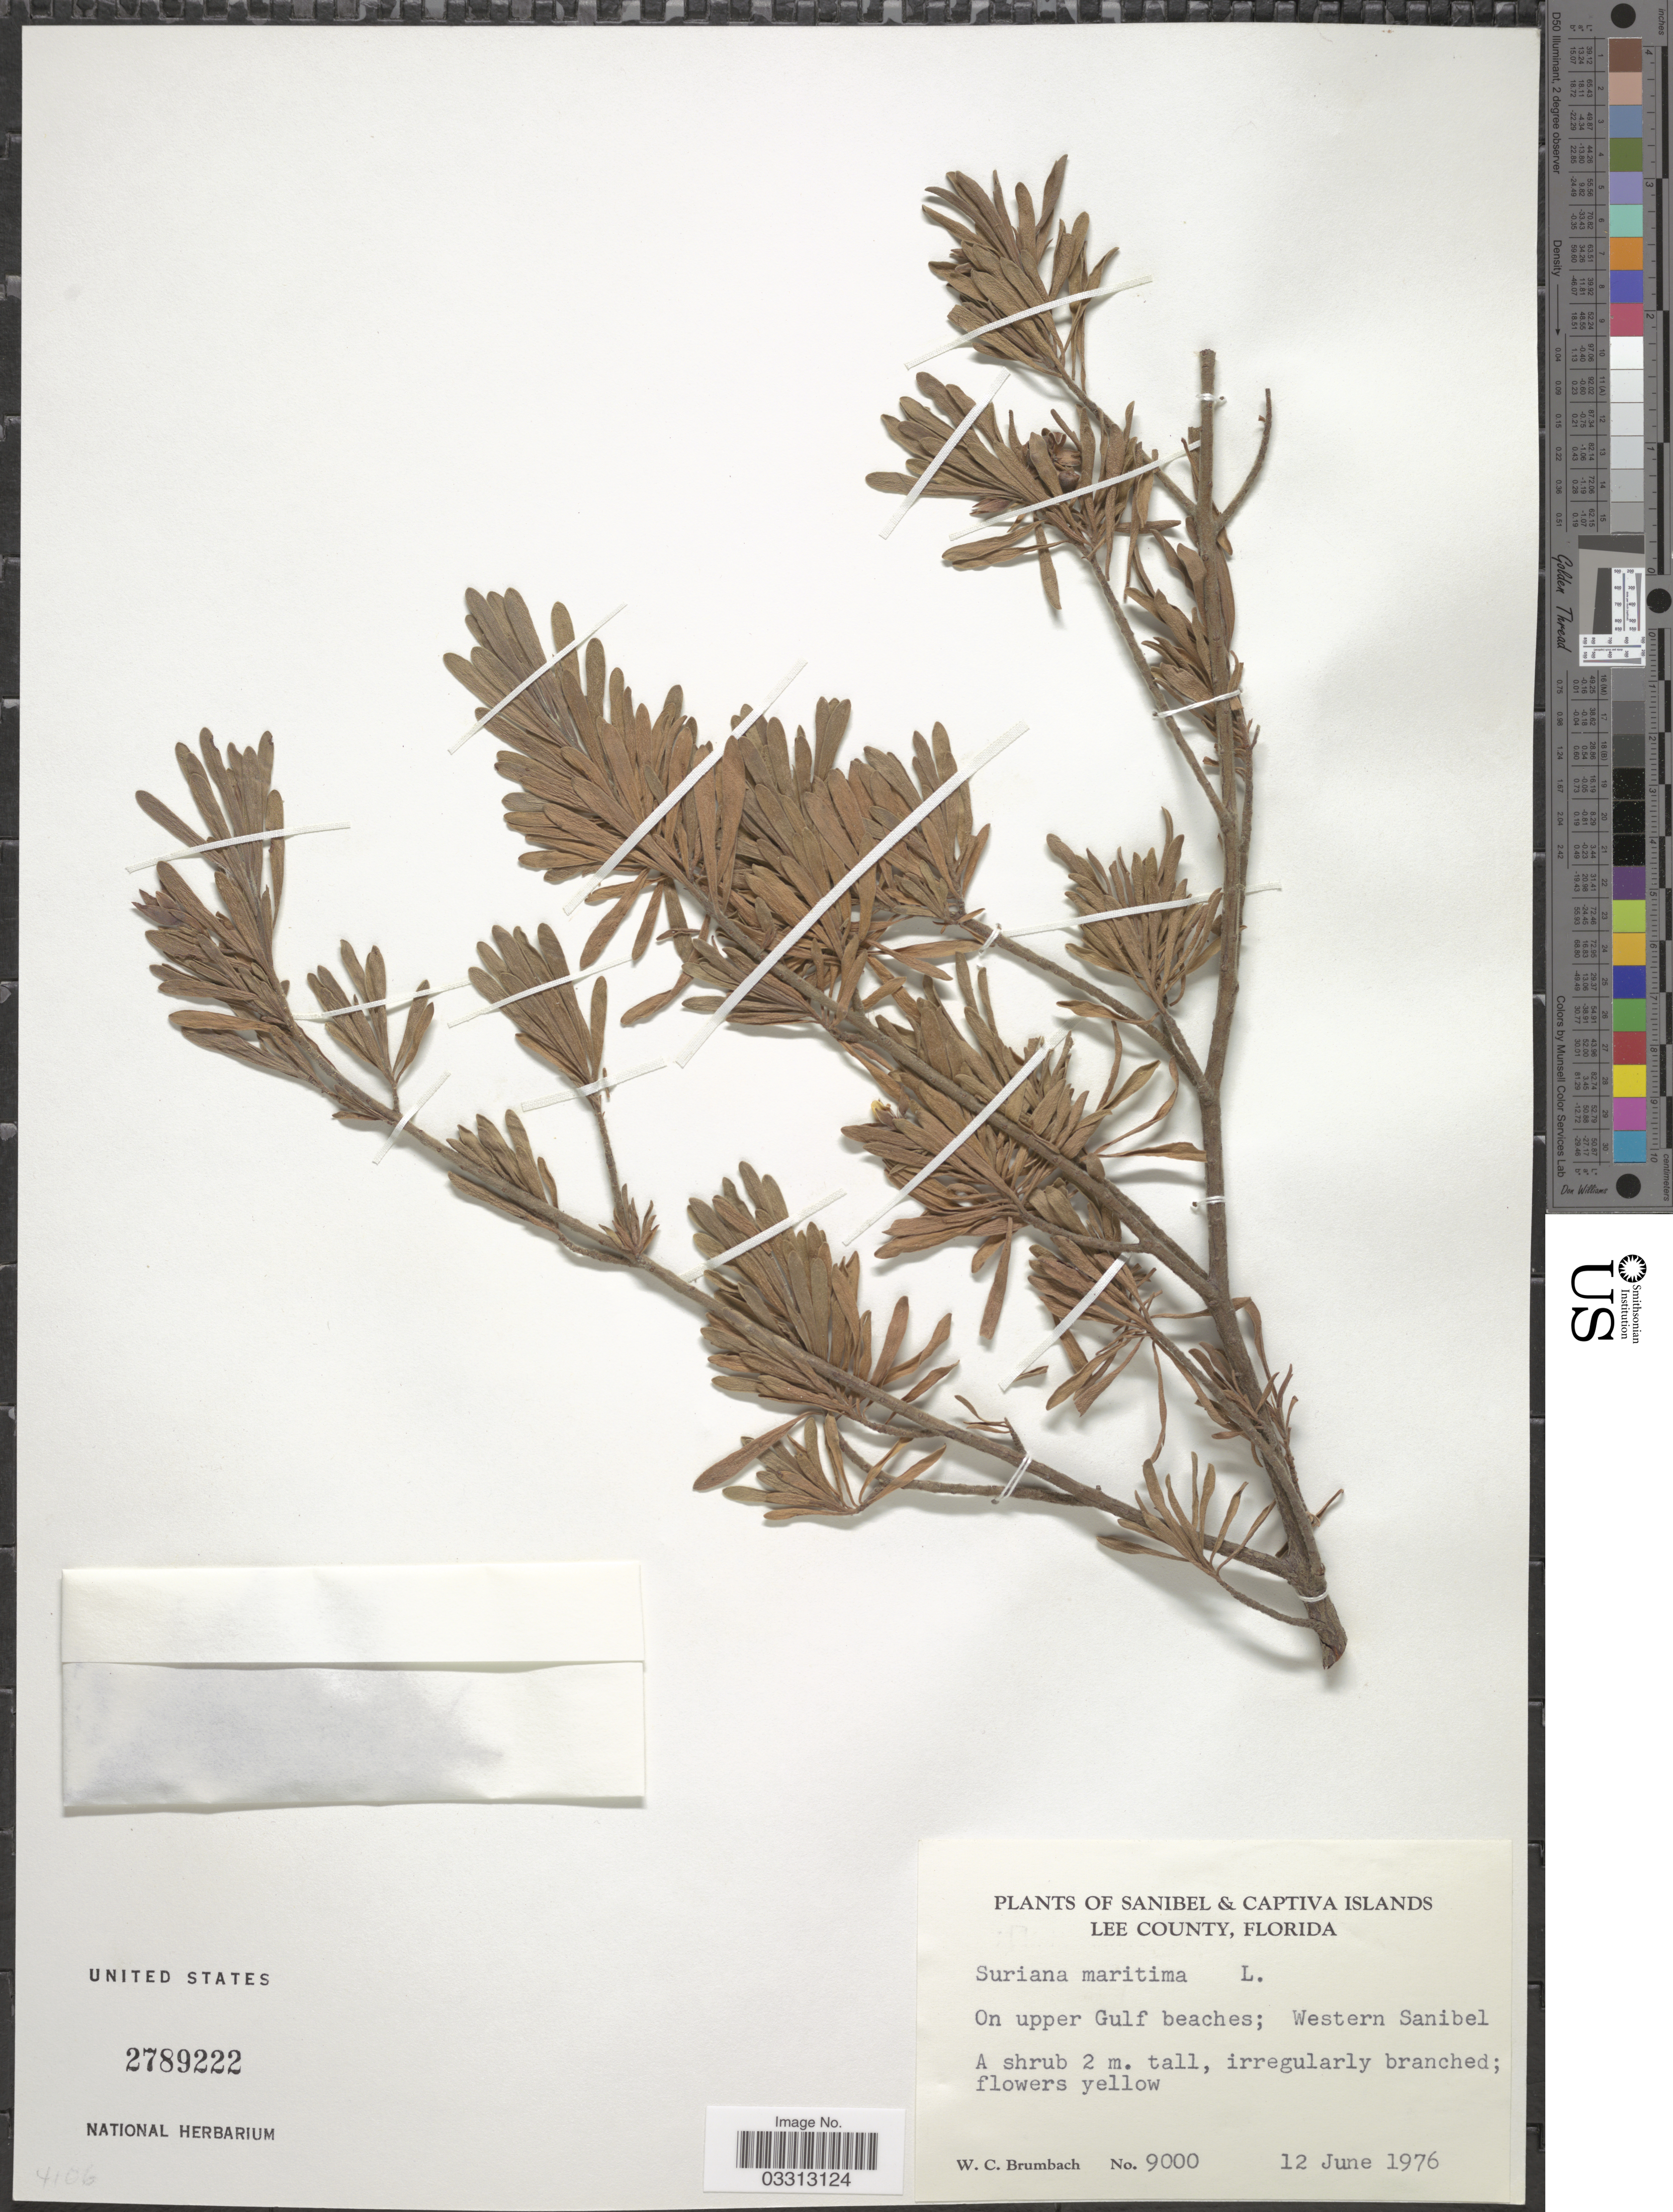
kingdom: Plantae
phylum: Tracheophyta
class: Magnoliopsida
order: Fabales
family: Surianaceae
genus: Suriana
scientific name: Suriana maritima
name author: L.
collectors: W. C. Brumbach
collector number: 9000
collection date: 1976-06-12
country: United States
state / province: Florida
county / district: Lee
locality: Sanibel & Captiva Islands. Lee County. On upper Gulf beaches; Western Sanibel.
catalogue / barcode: US 2789222